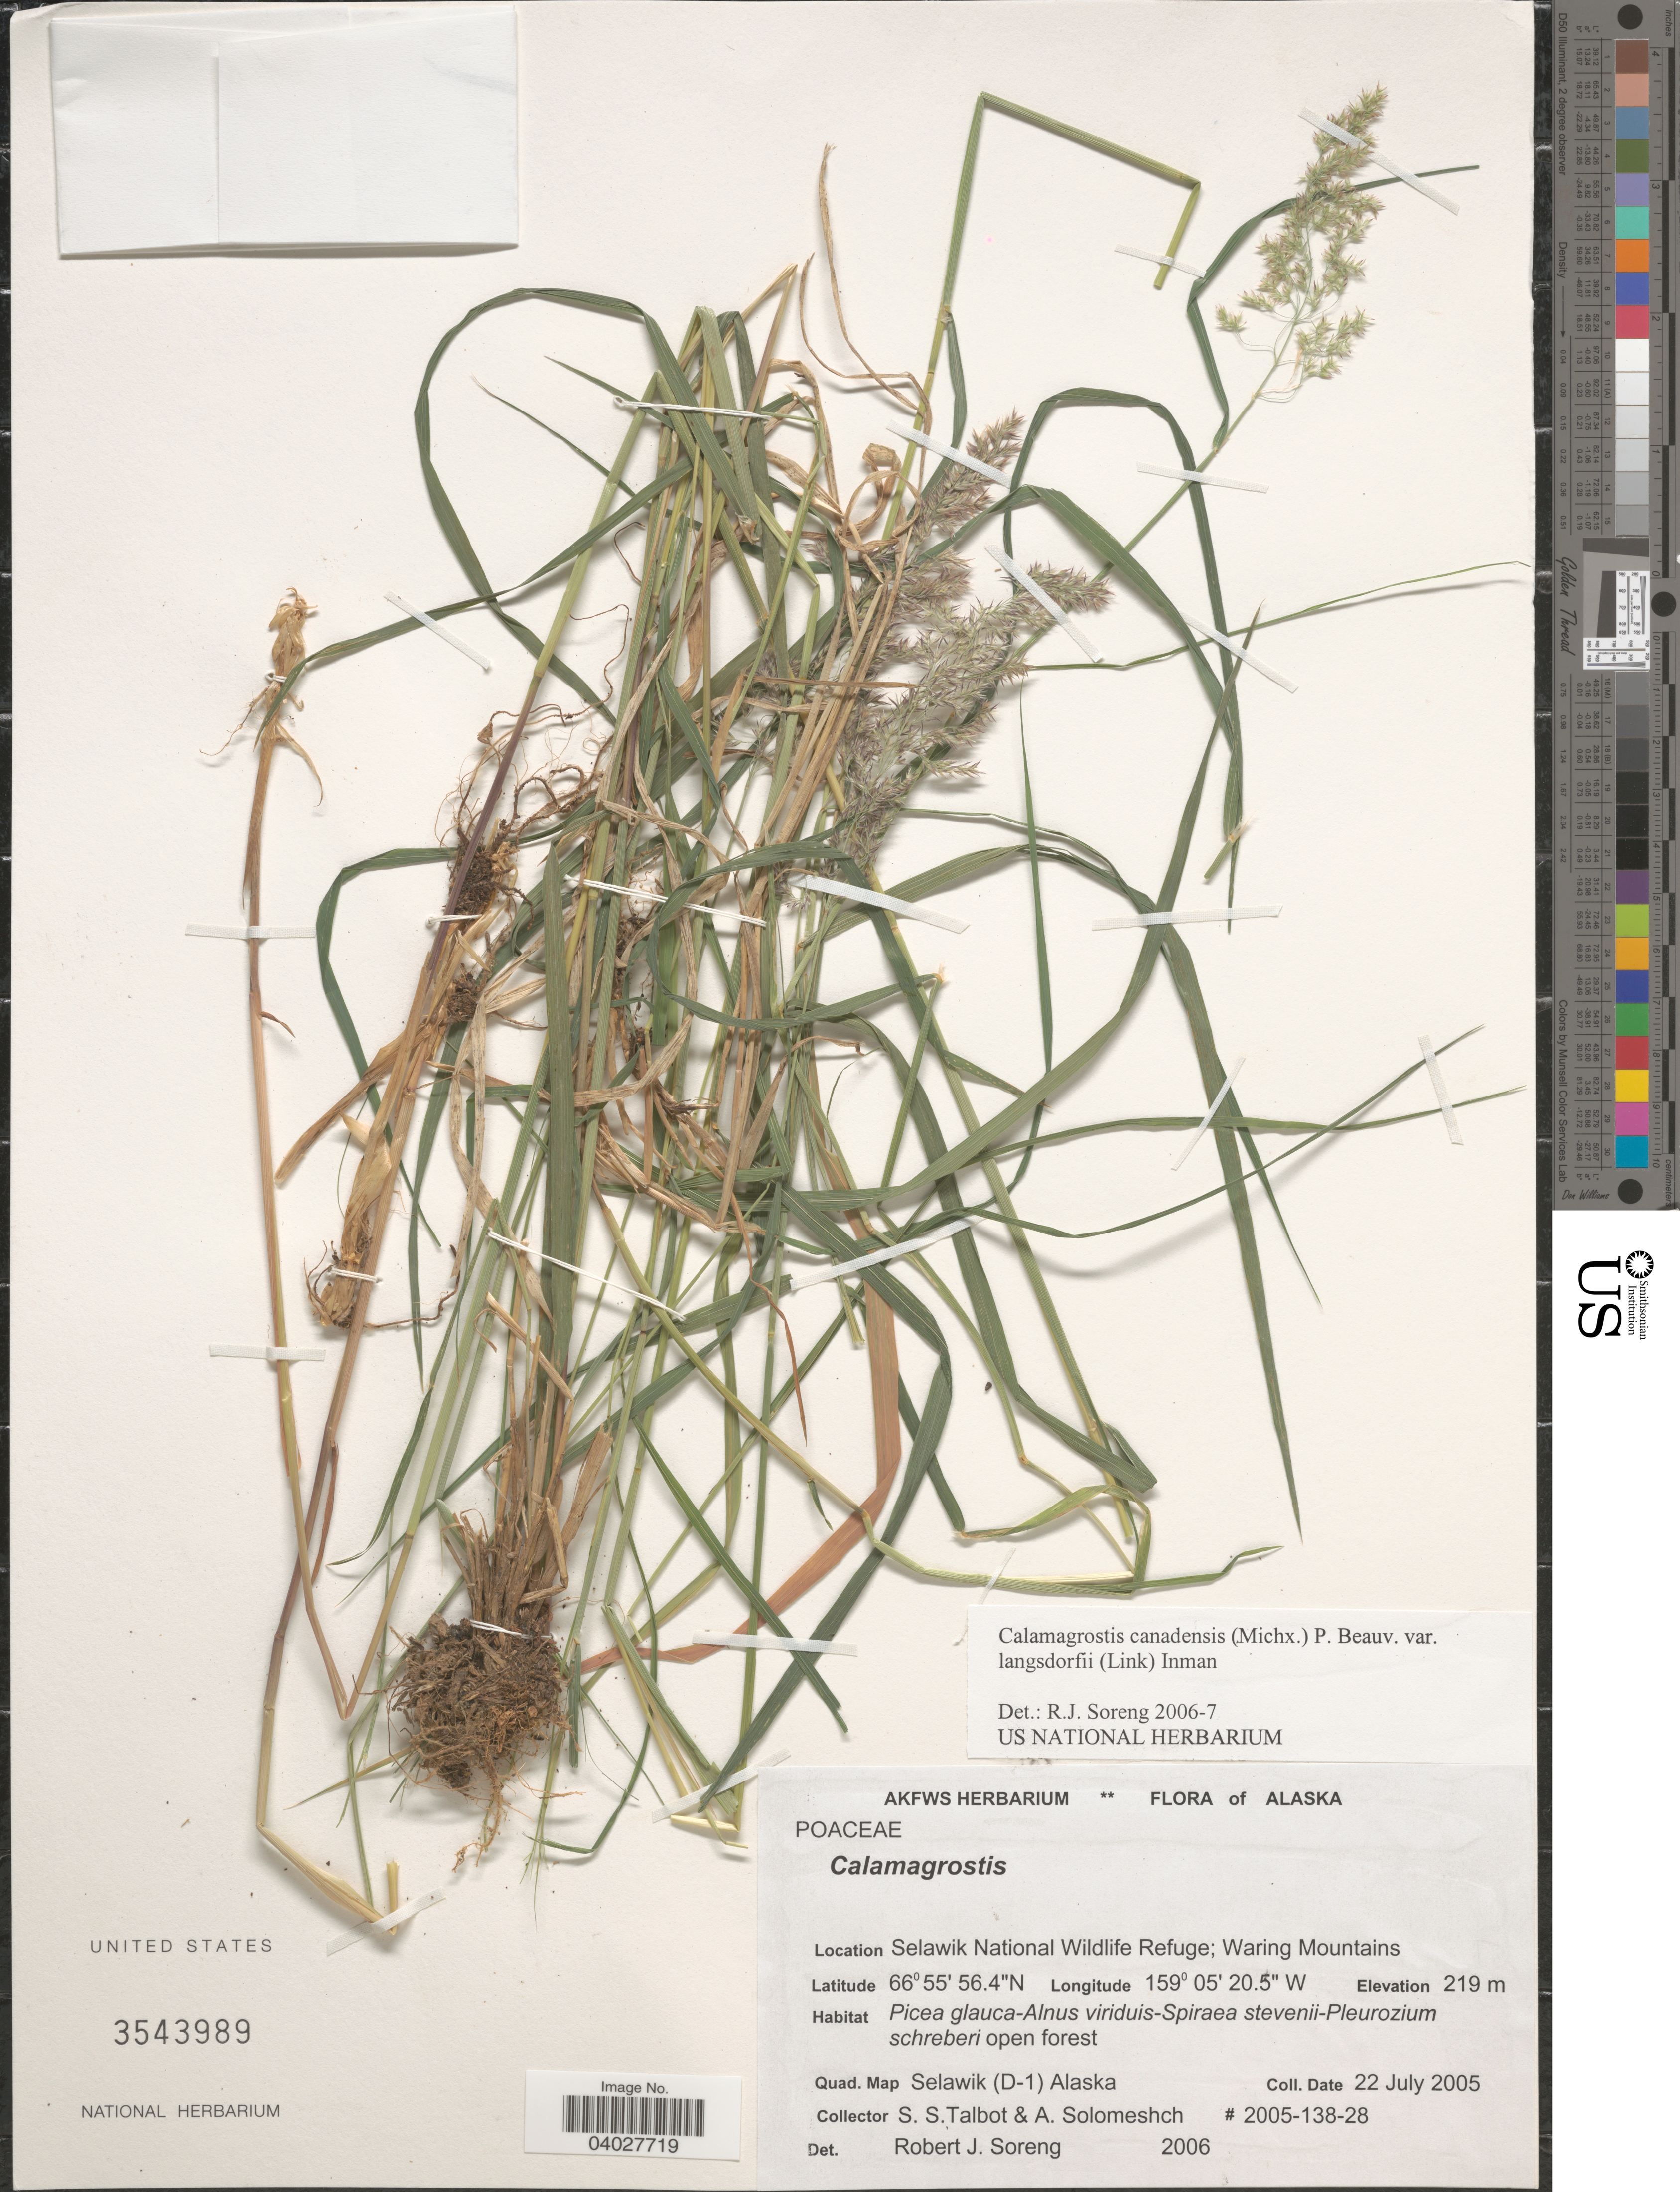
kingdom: Plantae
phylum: Tracheophyta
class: Liliopsida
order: Poales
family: Poaceae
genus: Calamagrostis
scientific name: Calamagrostis canadensis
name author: (Michx.) P. Beauv.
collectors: S. S. Talbot & A. Solomeshch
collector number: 2005-138-28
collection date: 2005-07-22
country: United States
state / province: Alaska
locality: Selawik National Wildlife Refuge; Waring Mountains. Quad. Map Selawik (D-1).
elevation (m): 219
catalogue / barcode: US 3543989